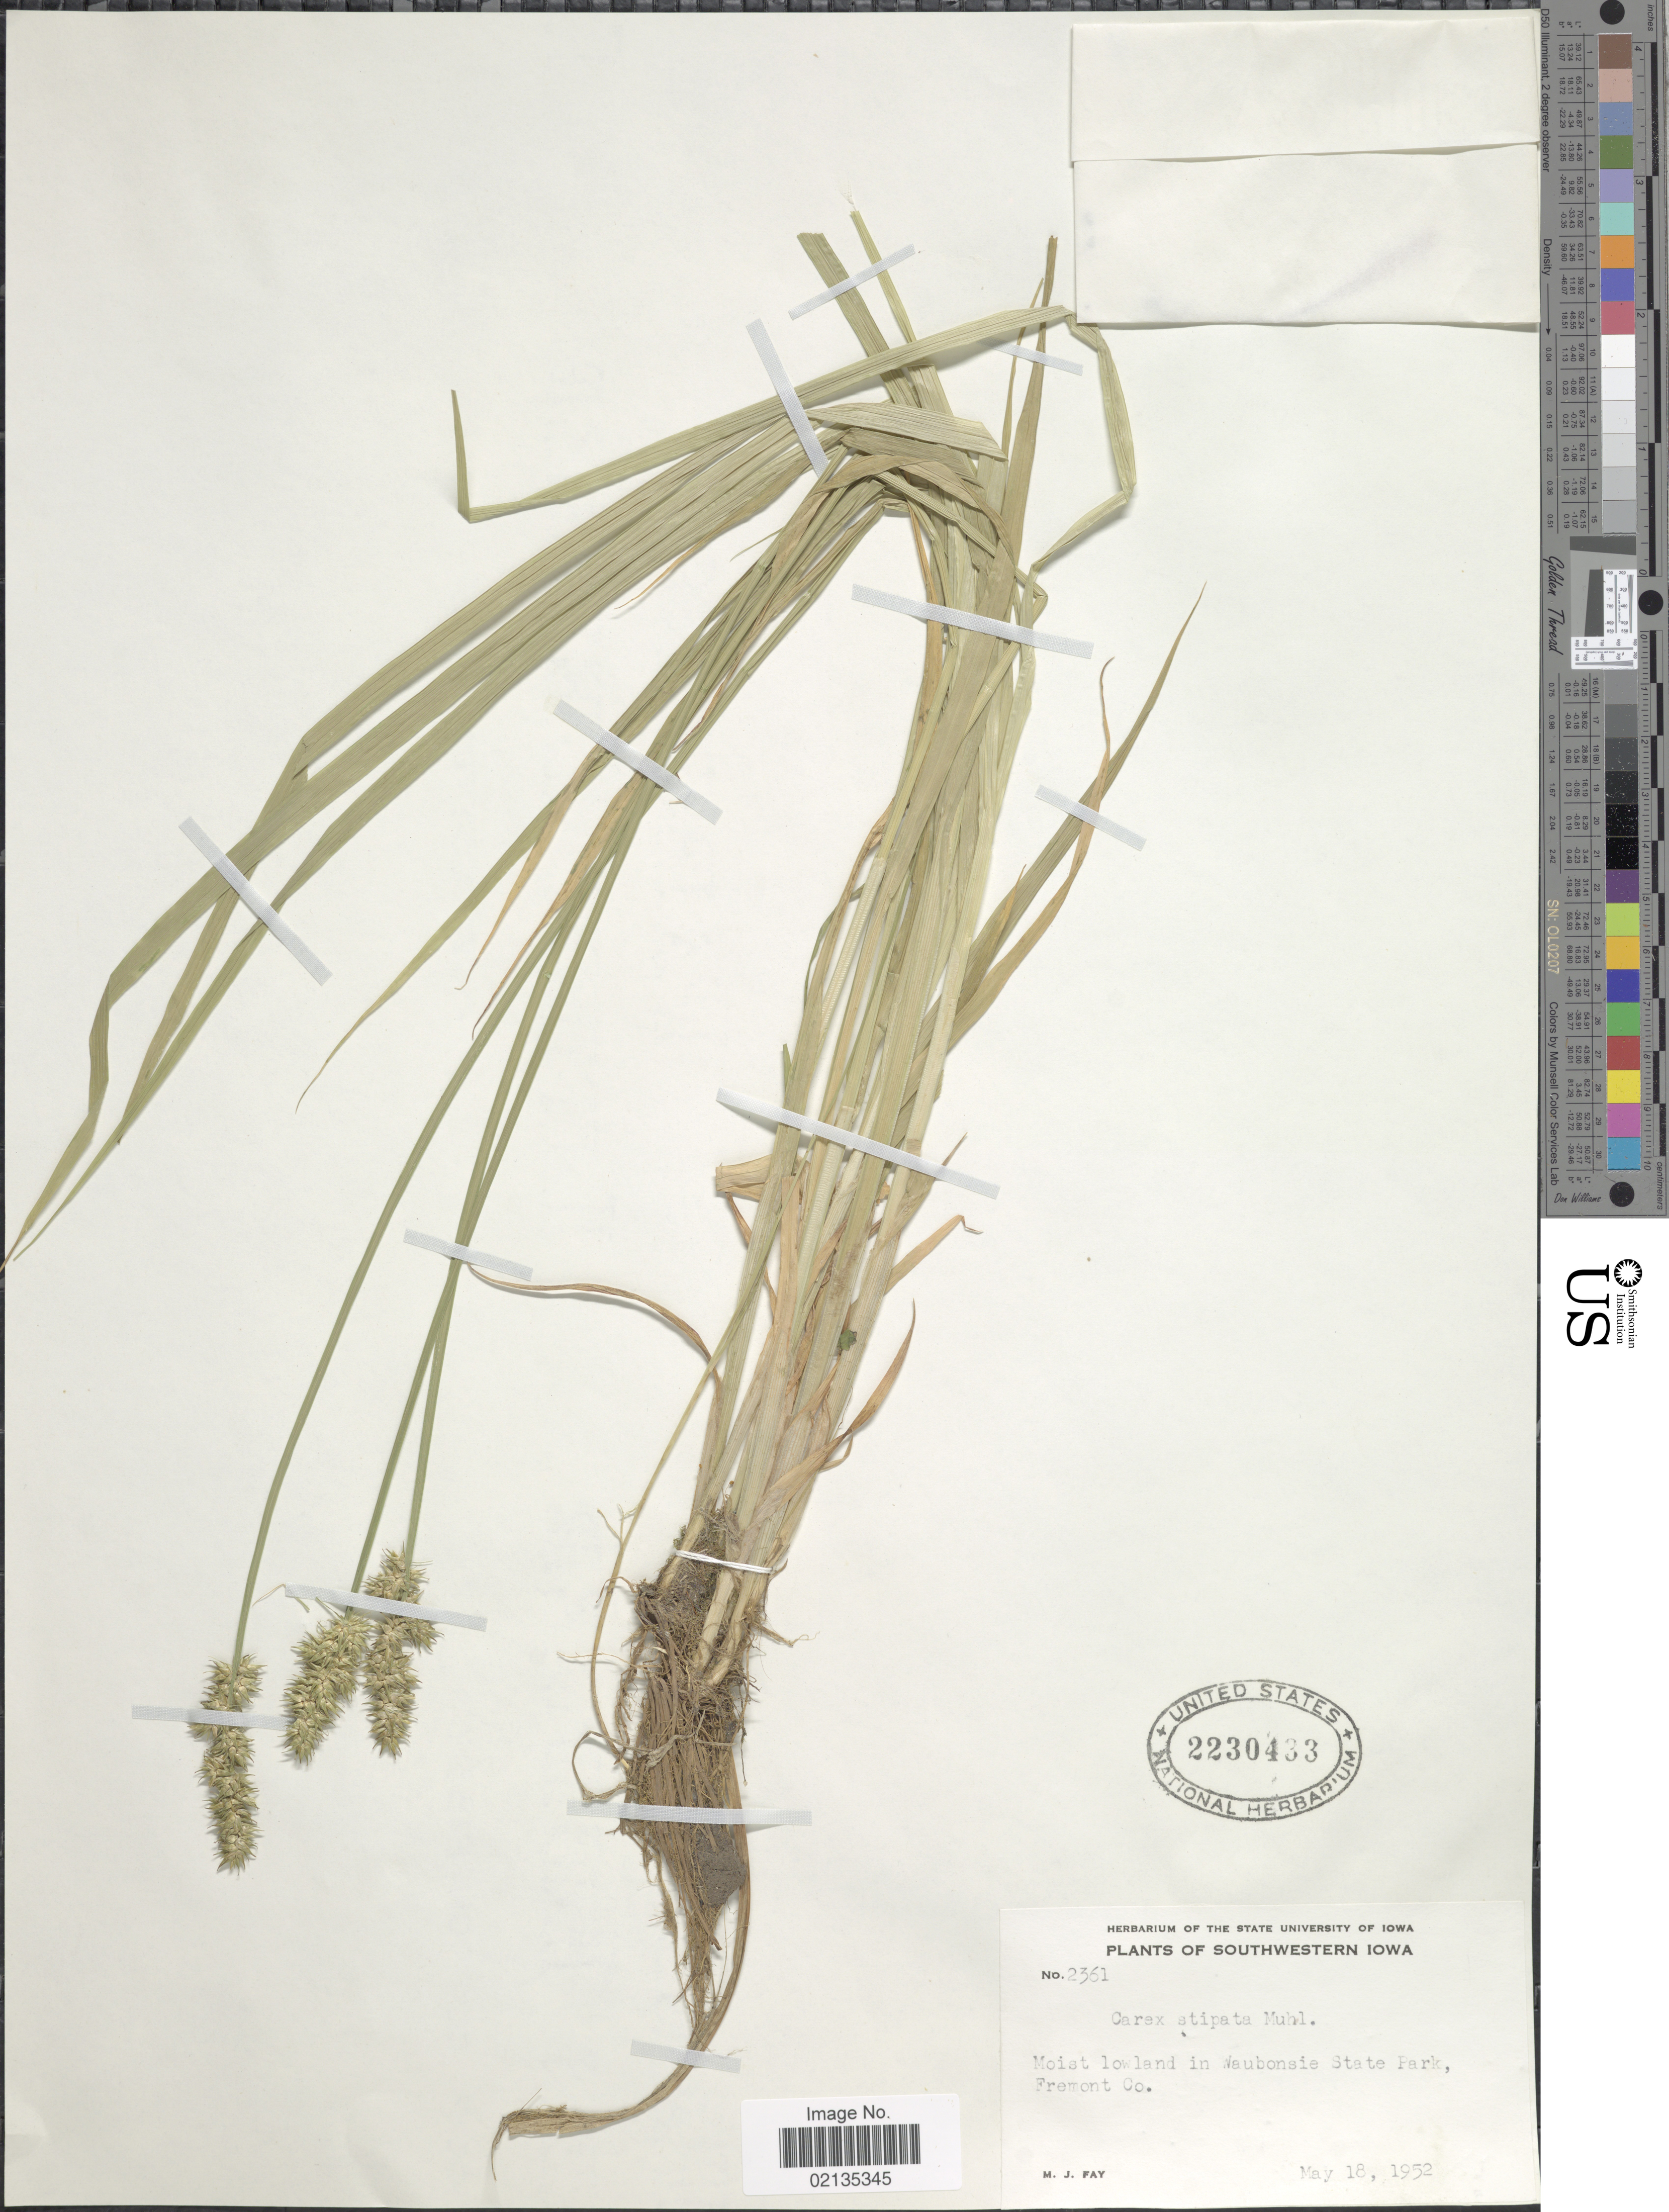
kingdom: Plantae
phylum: Tracheophyta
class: Liliopsida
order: Poales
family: Cyperaceae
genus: Carex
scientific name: Carex stipata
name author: Muhl. ex Willd.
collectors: M. Fay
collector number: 2361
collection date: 1952-05-18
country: United States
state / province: Iowa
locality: Southwestern Iowa, moist lowland in Waubonsie State Park, Fremont Co.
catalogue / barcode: US 2230433